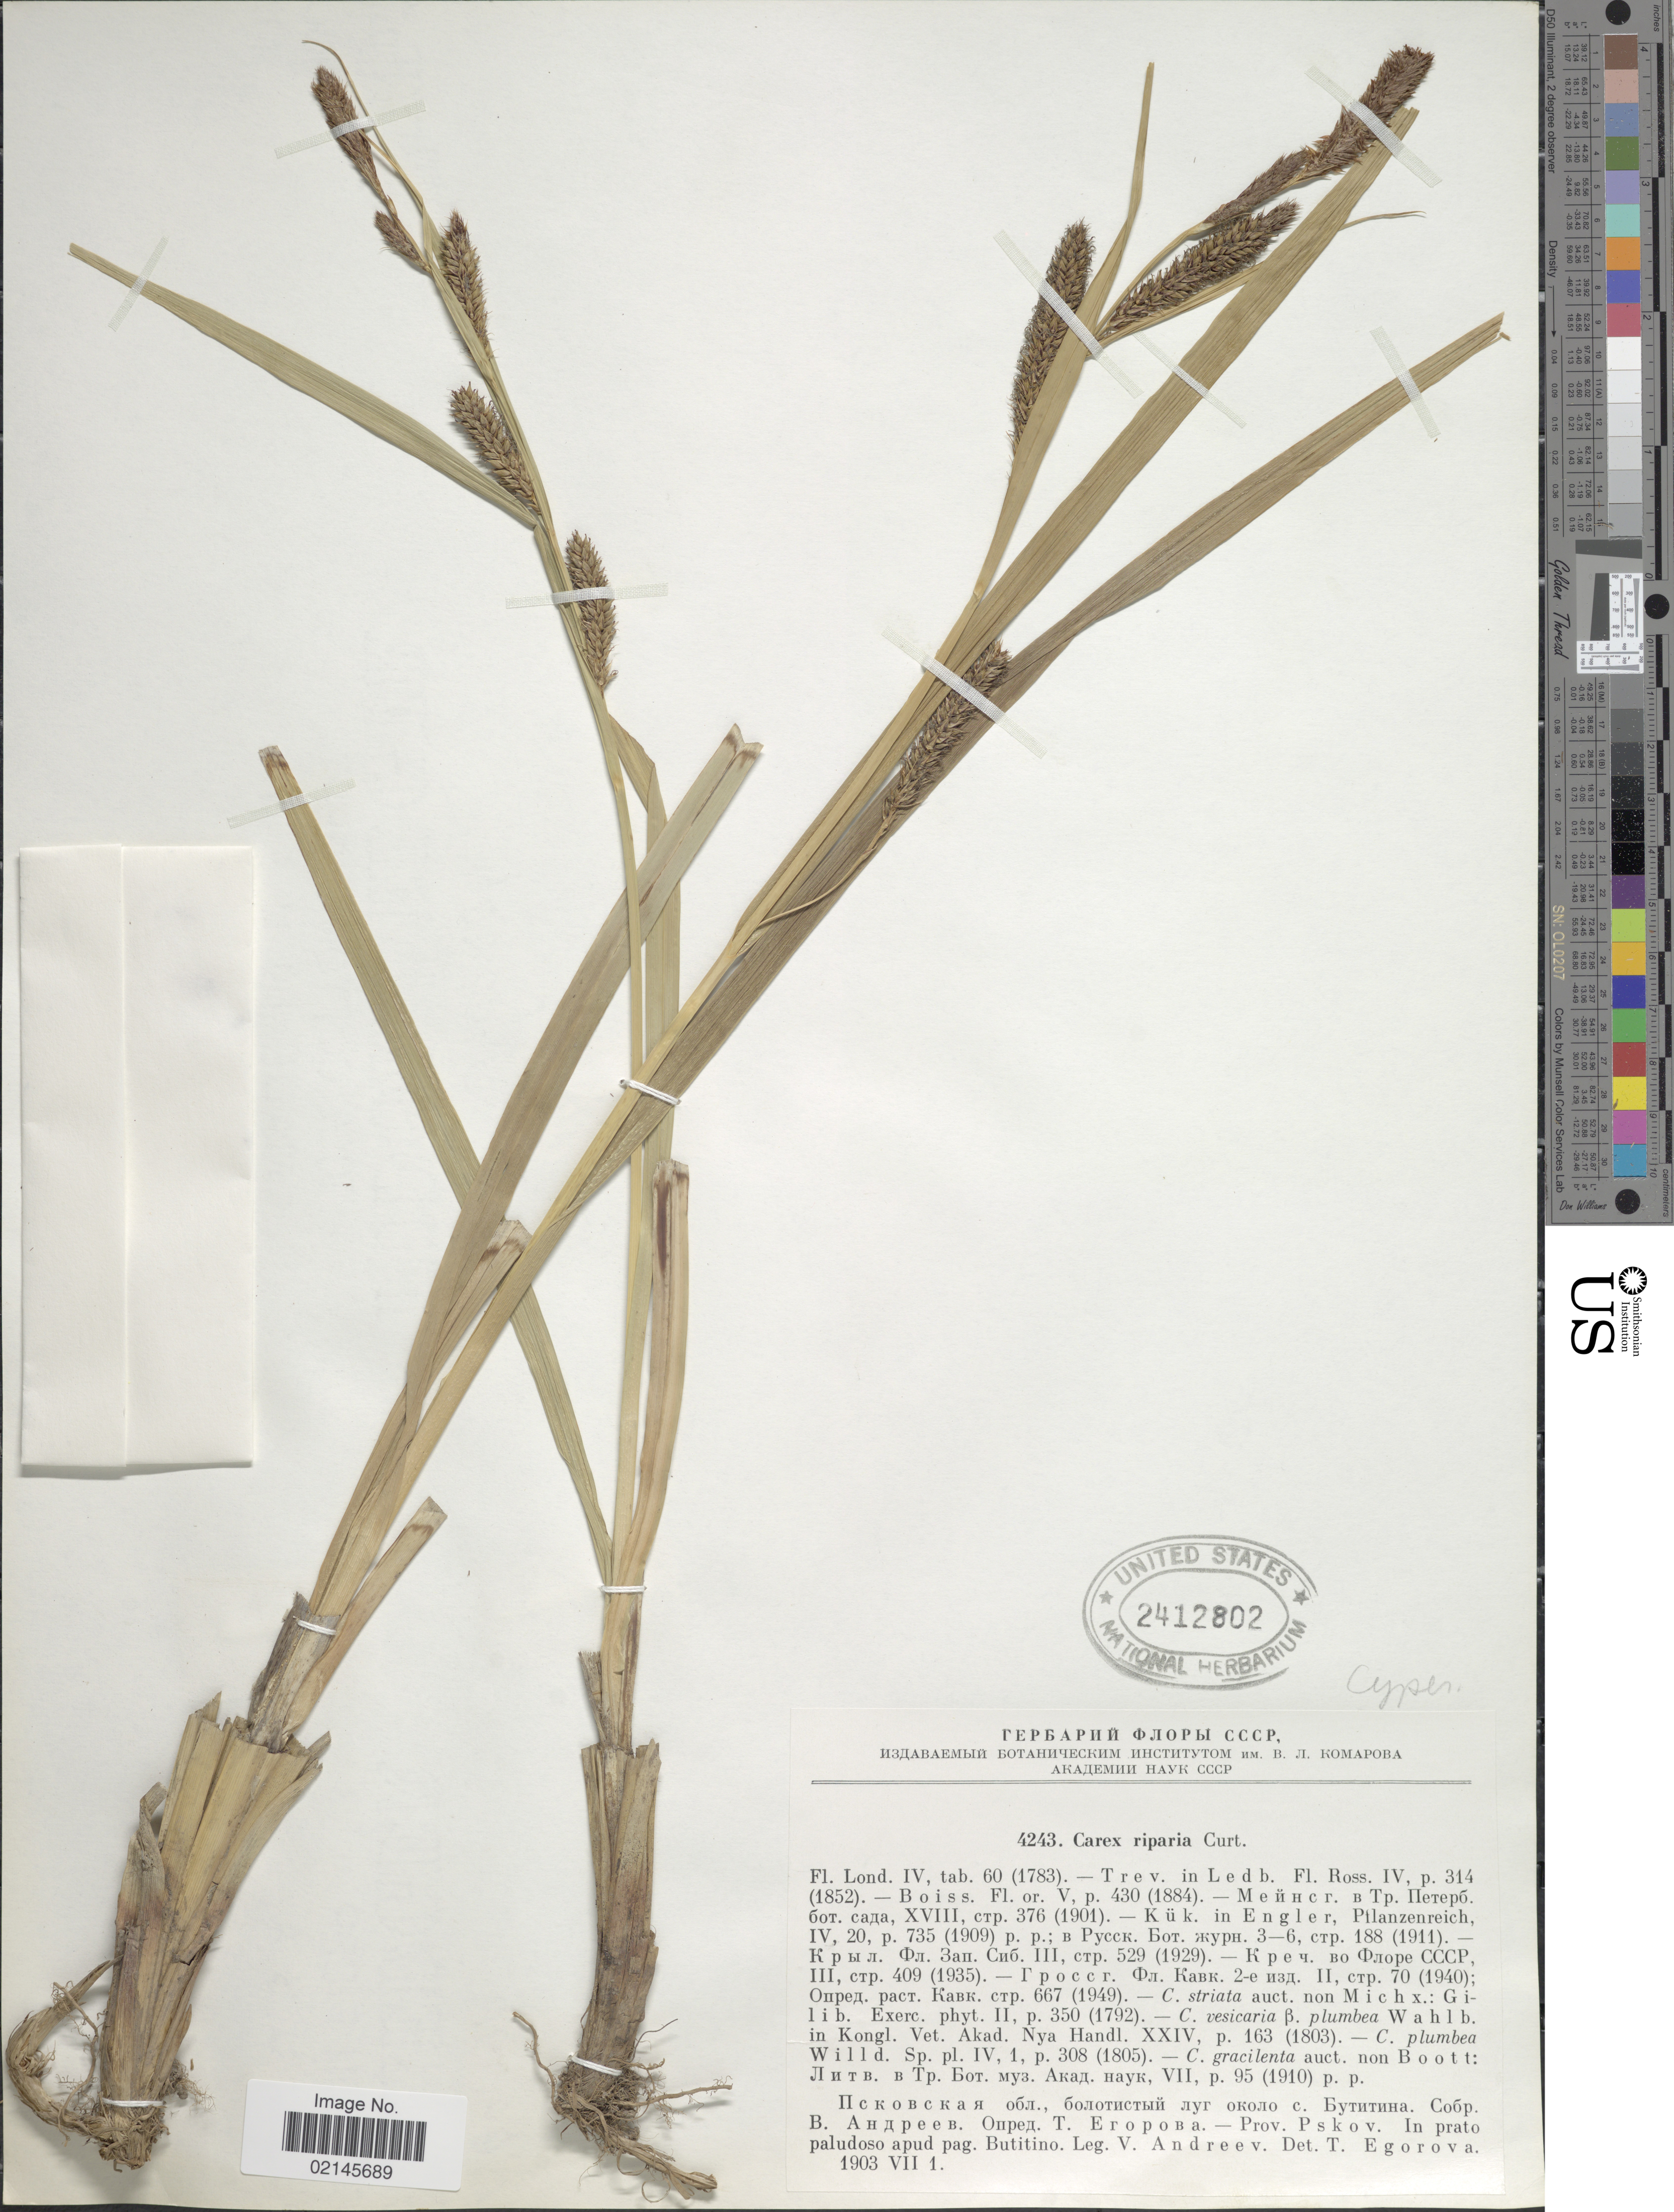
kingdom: Plantae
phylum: Tracheophyta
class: Liliopsida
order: Poales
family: Cyperaceae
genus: Carex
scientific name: Carex riparia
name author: Curtis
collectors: V. Andreev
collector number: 4243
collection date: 1903-07-01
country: Russian Federation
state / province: Pskov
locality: Pag. Butitino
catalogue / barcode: US 2412802